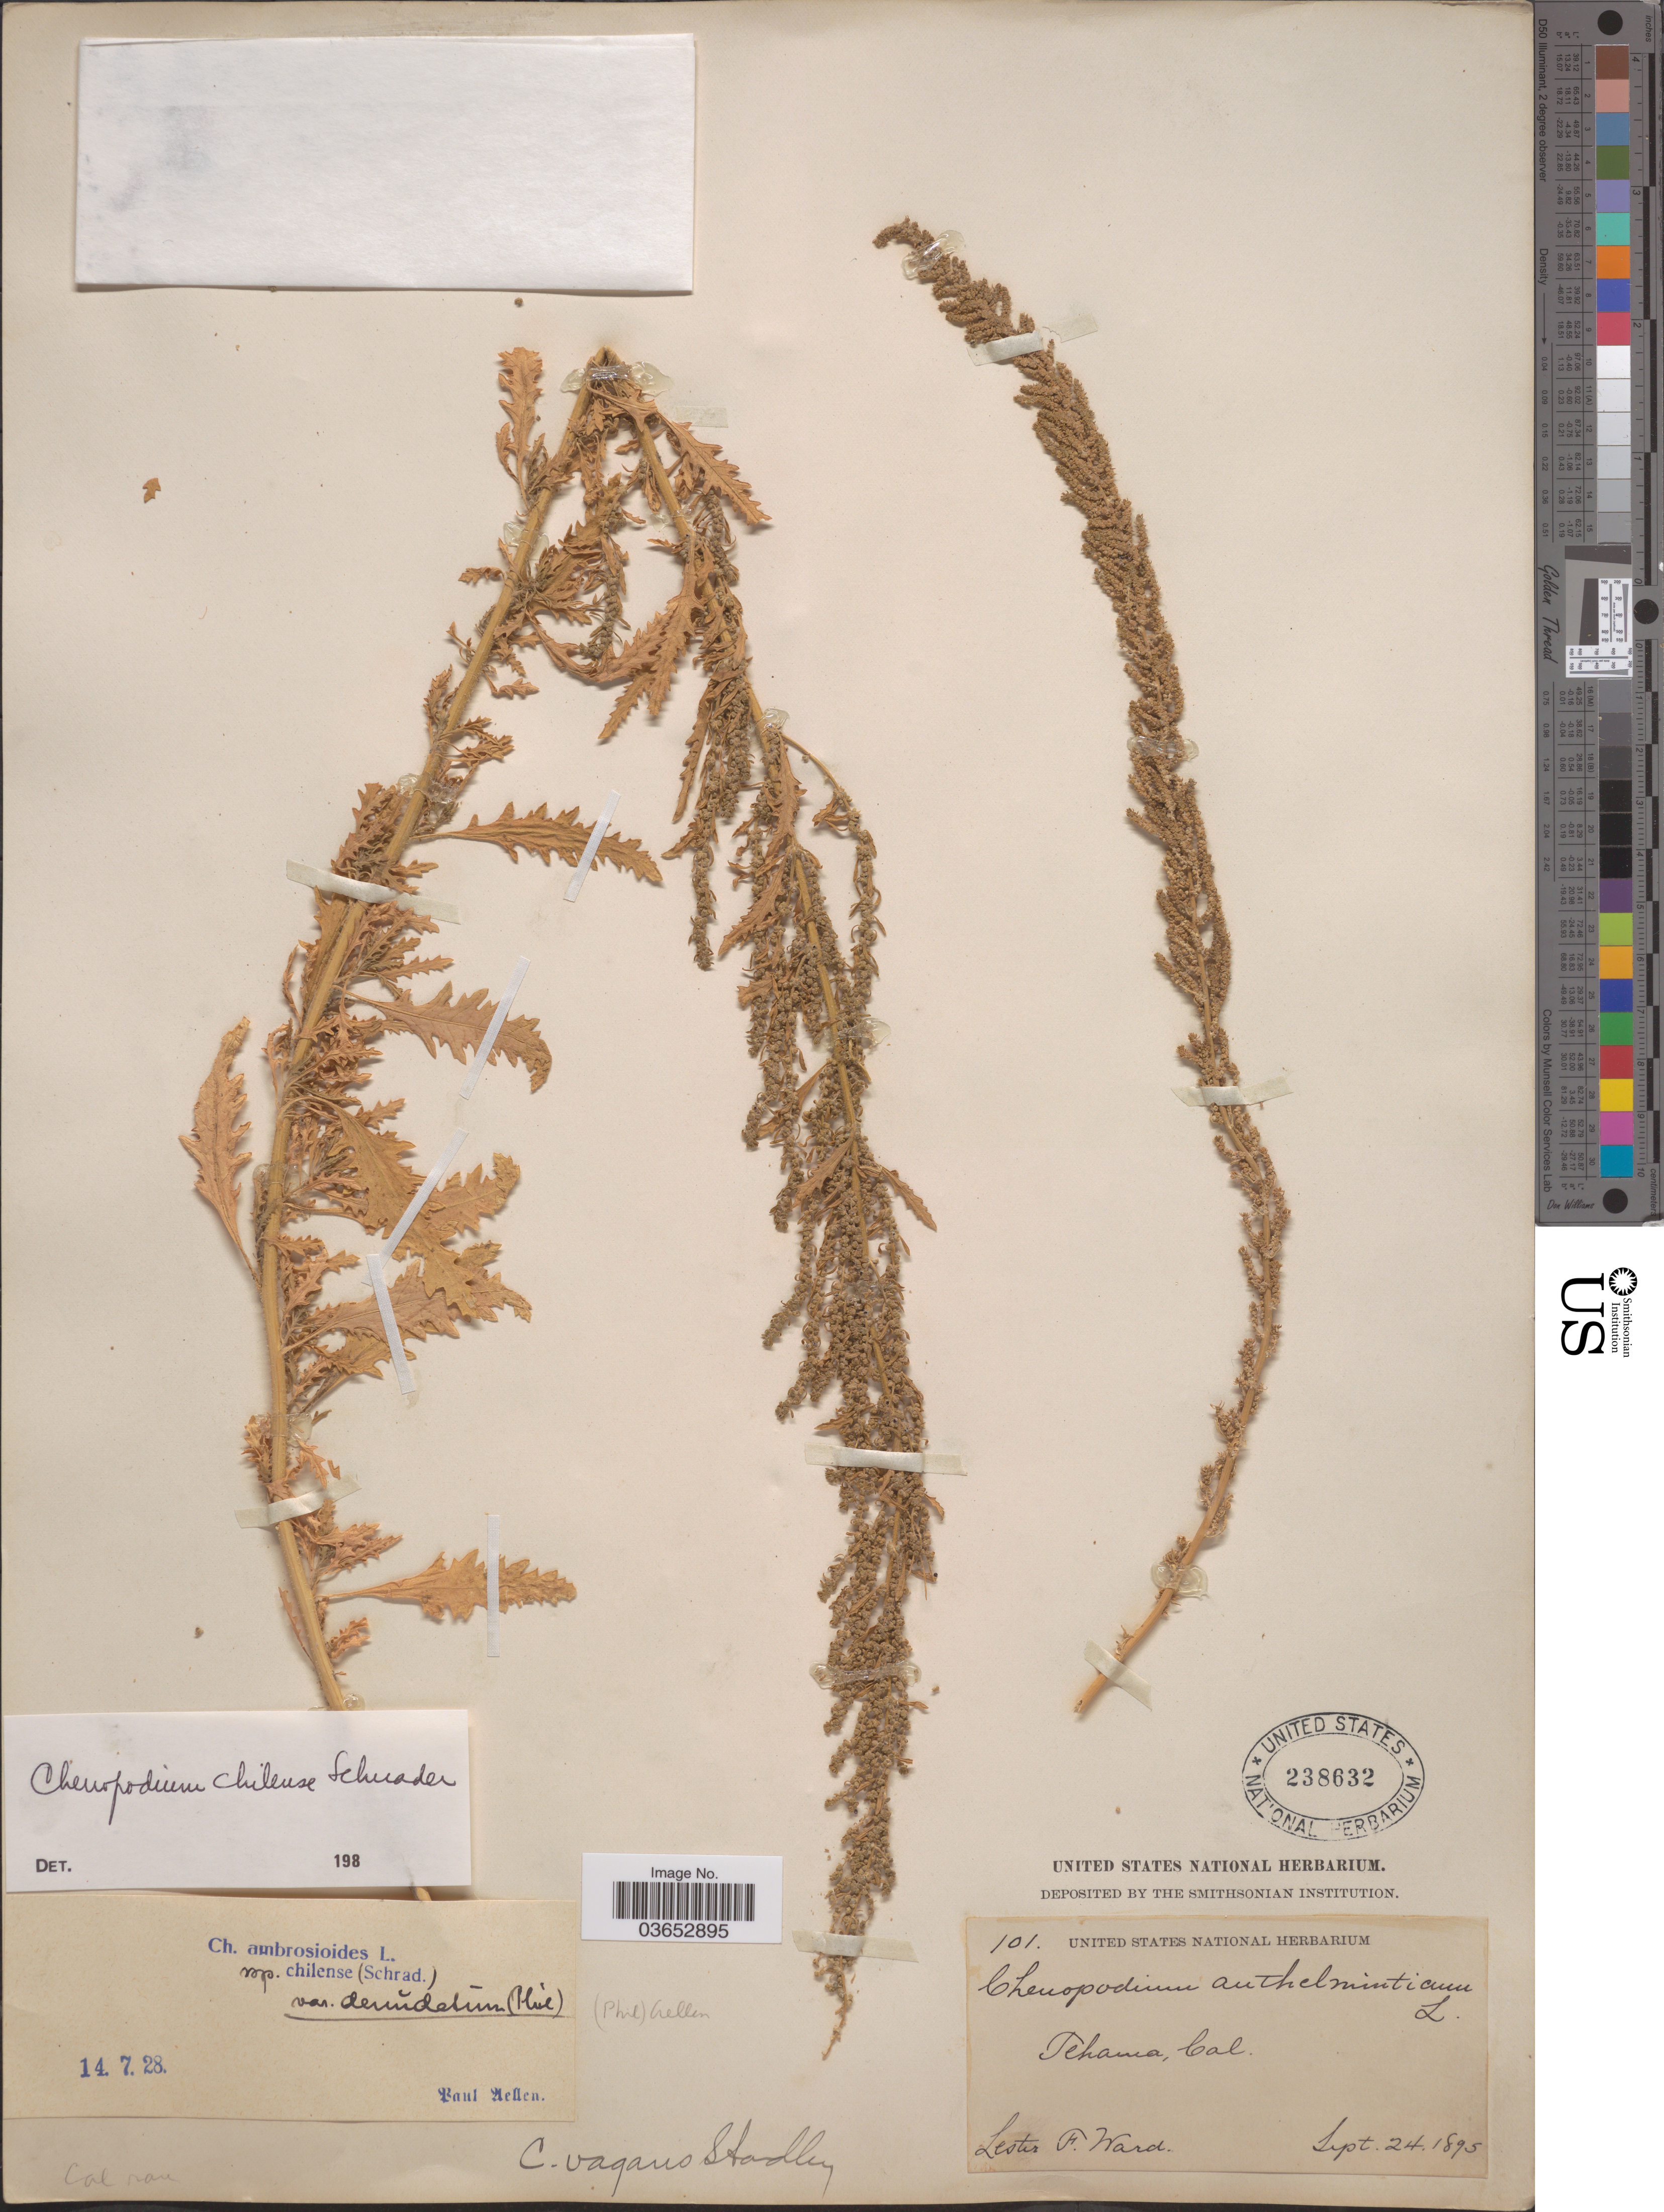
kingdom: Plantae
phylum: Tracheophyta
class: Magnoliopsida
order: Caryophyllales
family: Amaranthaceae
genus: Chenopodium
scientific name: Chenopodium chilense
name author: Schrad.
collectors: L. F. Ward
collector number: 101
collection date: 1895-09-24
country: United States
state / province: California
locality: Tehama.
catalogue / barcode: US 238632